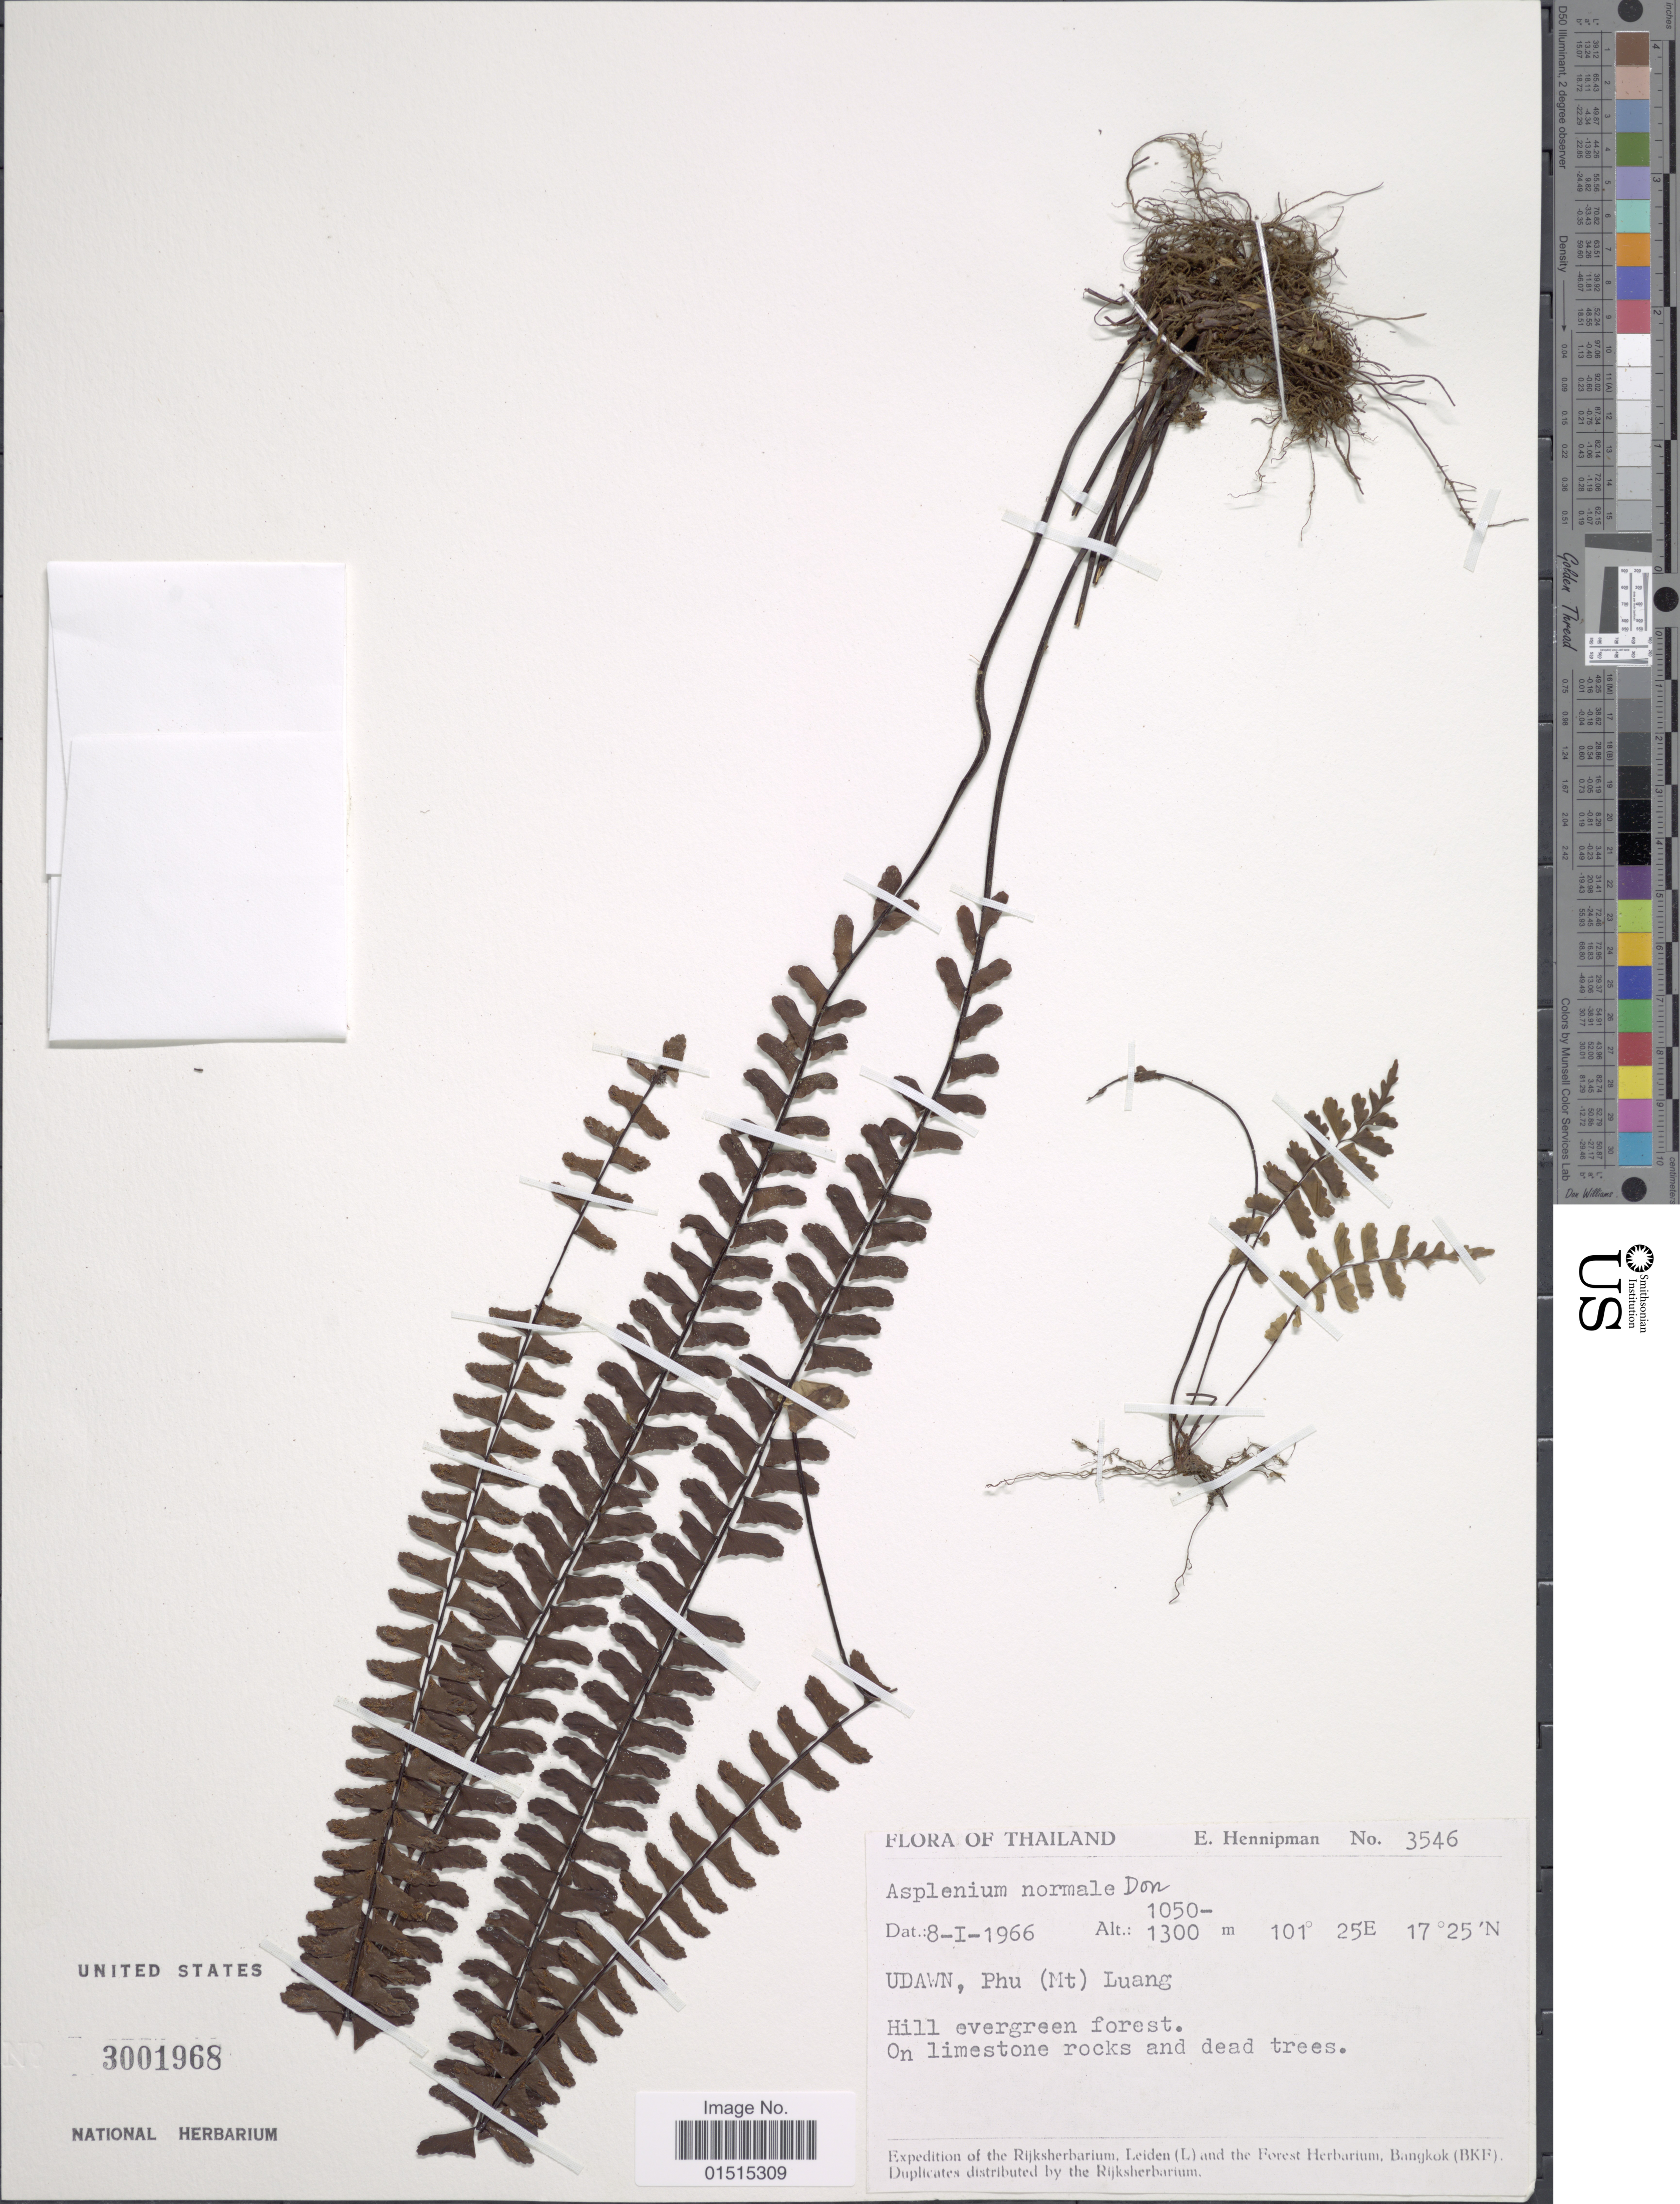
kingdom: Plantae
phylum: Tracheophyta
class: Polypodiopsida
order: Polypodiales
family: Aspleniaceae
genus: Asplenium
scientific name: Asplenium normale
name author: D. Don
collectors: E. Hennipman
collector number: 3546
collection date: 1966-01-08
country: Thailand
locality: Udawn, Phu (Mt) Luang, Hill evergreen forest. On limestone rocks and dead trees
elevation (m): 1050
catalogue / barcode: US 3001968